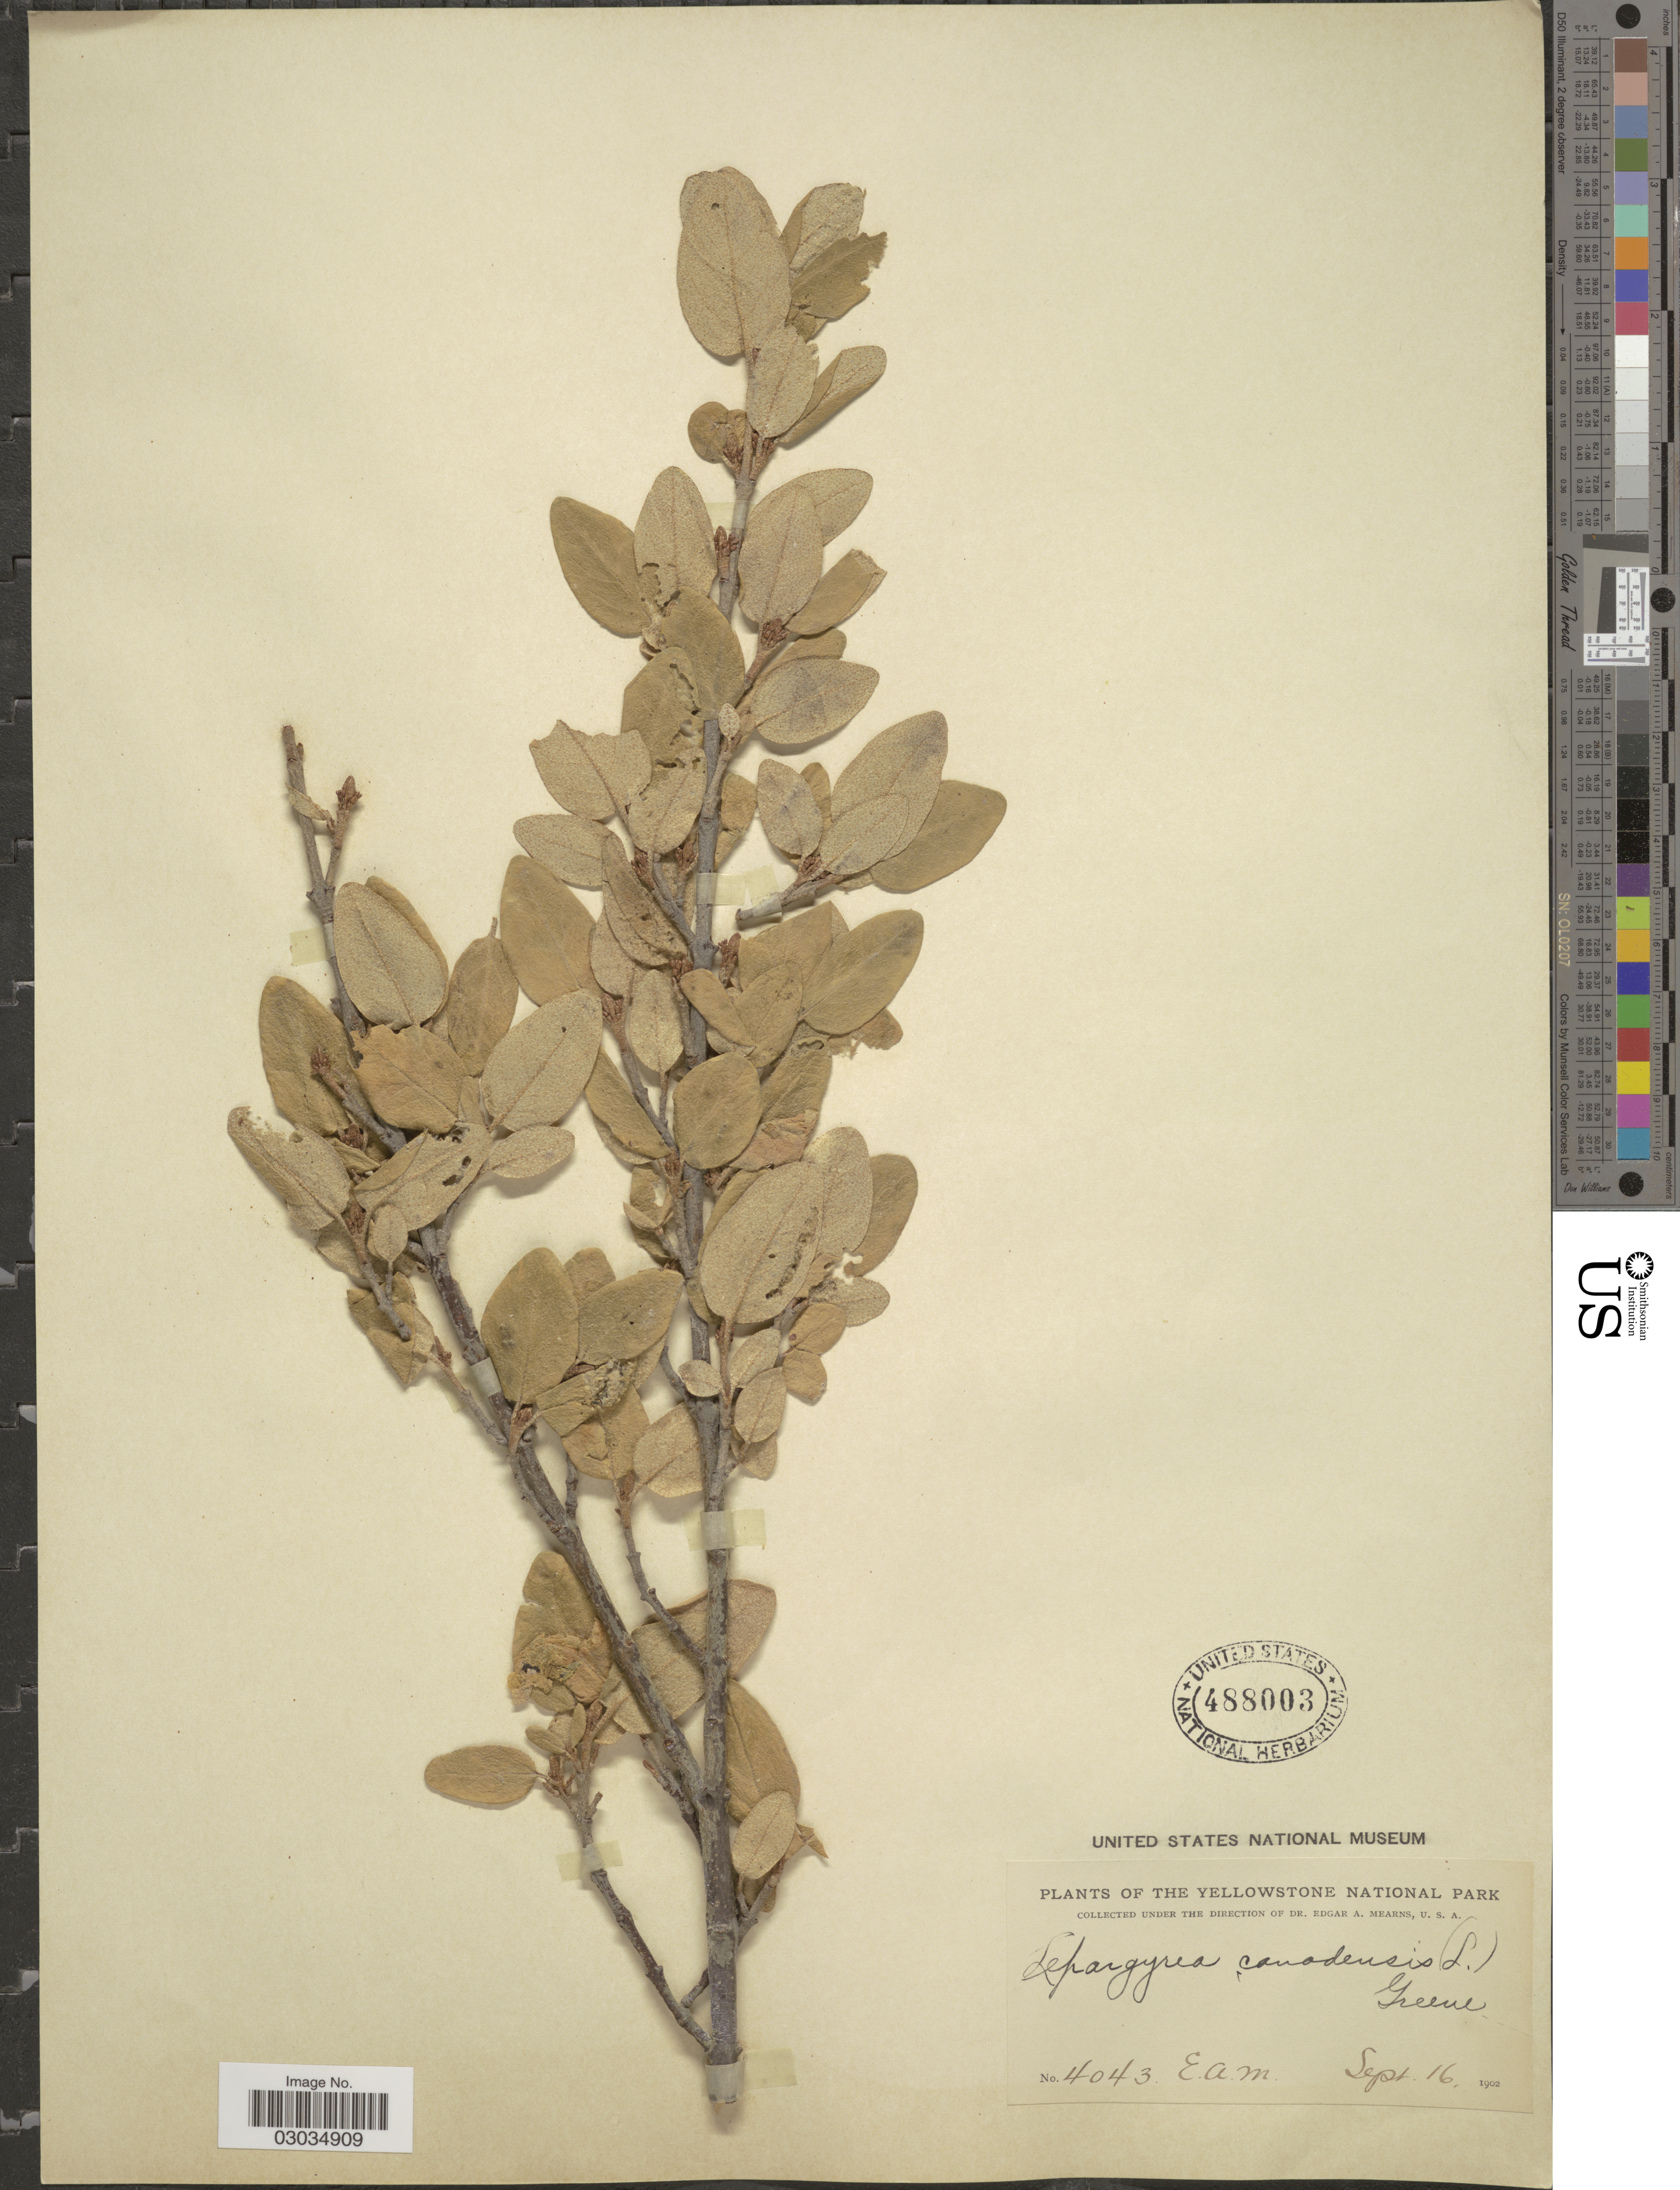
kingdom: Plantae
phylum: Tracheophyta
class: Magnoliopsida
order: Rosales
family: Elaeagnaceae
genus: Shepherdia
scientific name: Shepherdia canadensis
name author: (L.) Nutt.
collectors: E. A. Mearns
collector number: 4043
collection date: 1902-09-16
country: United States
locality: The Yellowstone National Park.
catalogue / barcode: US 488003